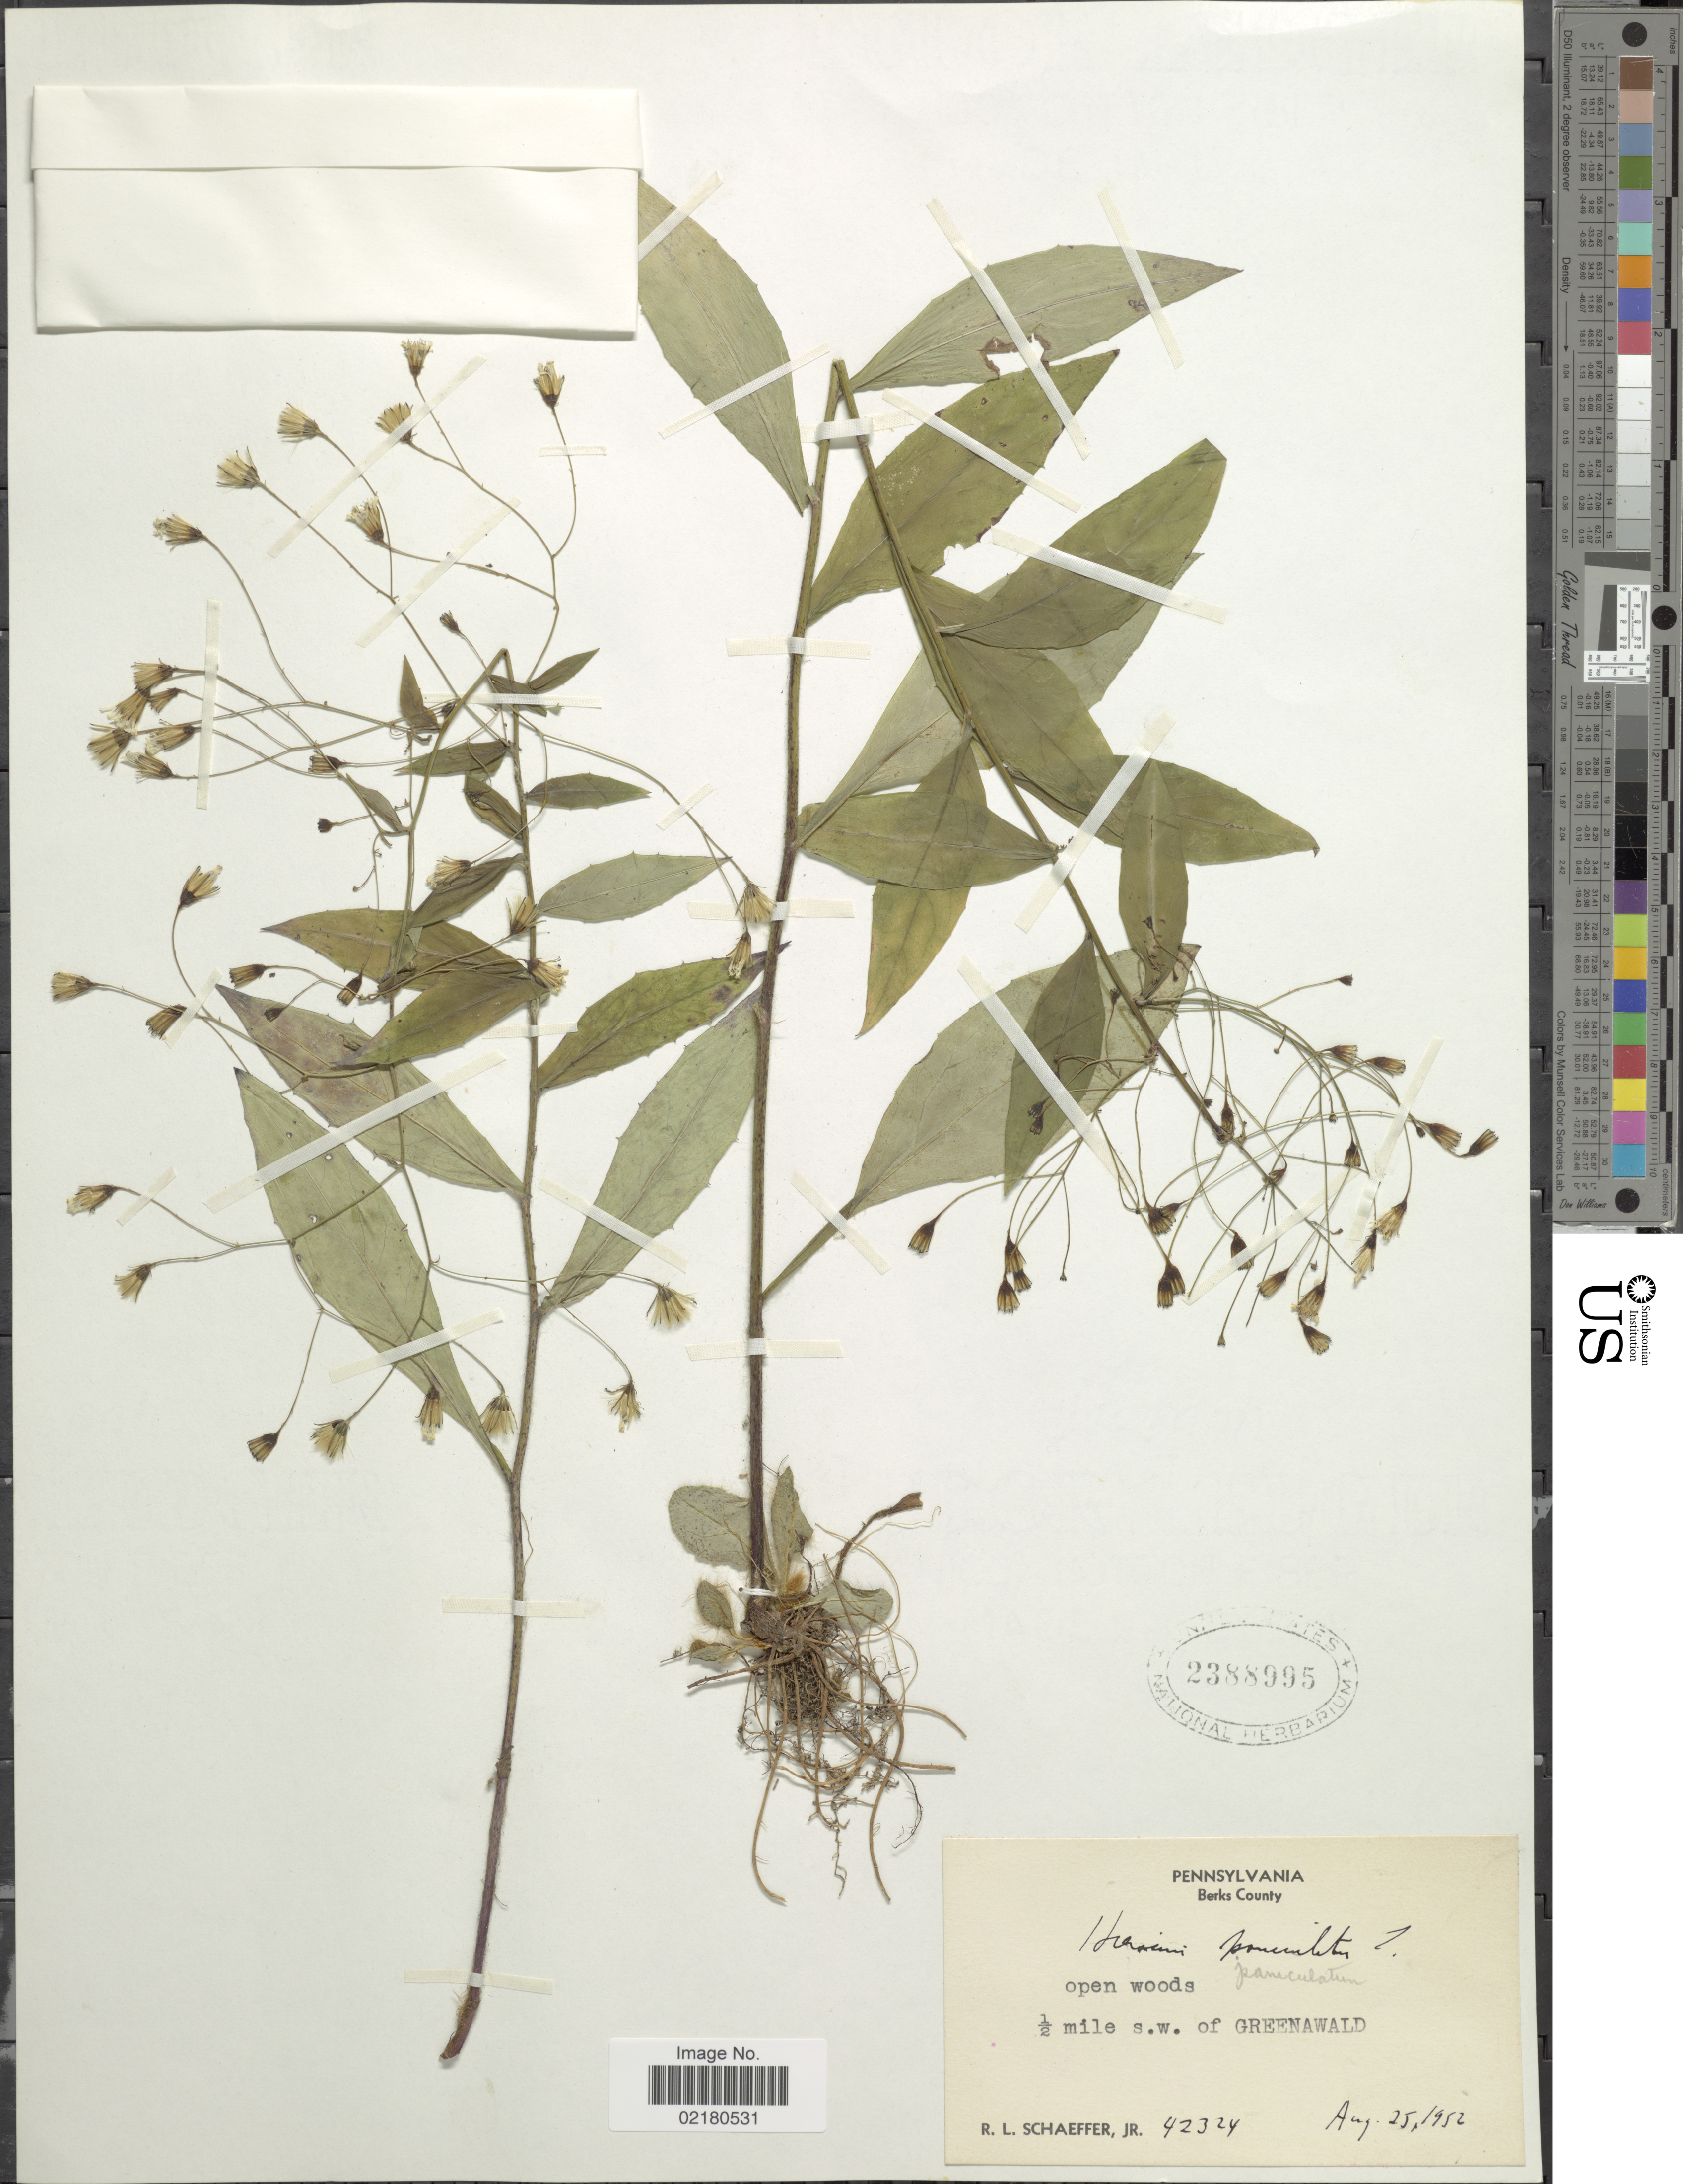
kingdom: Plantae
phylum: Tracheophyta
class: Magnoliopsida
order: Asterales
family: Asteraceae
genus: Hieracium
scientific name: Hieracium paniculatum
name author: L.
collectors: R. L. Schaeffer Jr.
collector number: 42324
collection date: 1952-08-25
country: United States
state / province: Pennsylvania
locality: Berks County, open woods, ½ mile s.w. of Greenawald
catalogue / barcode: US 2388995